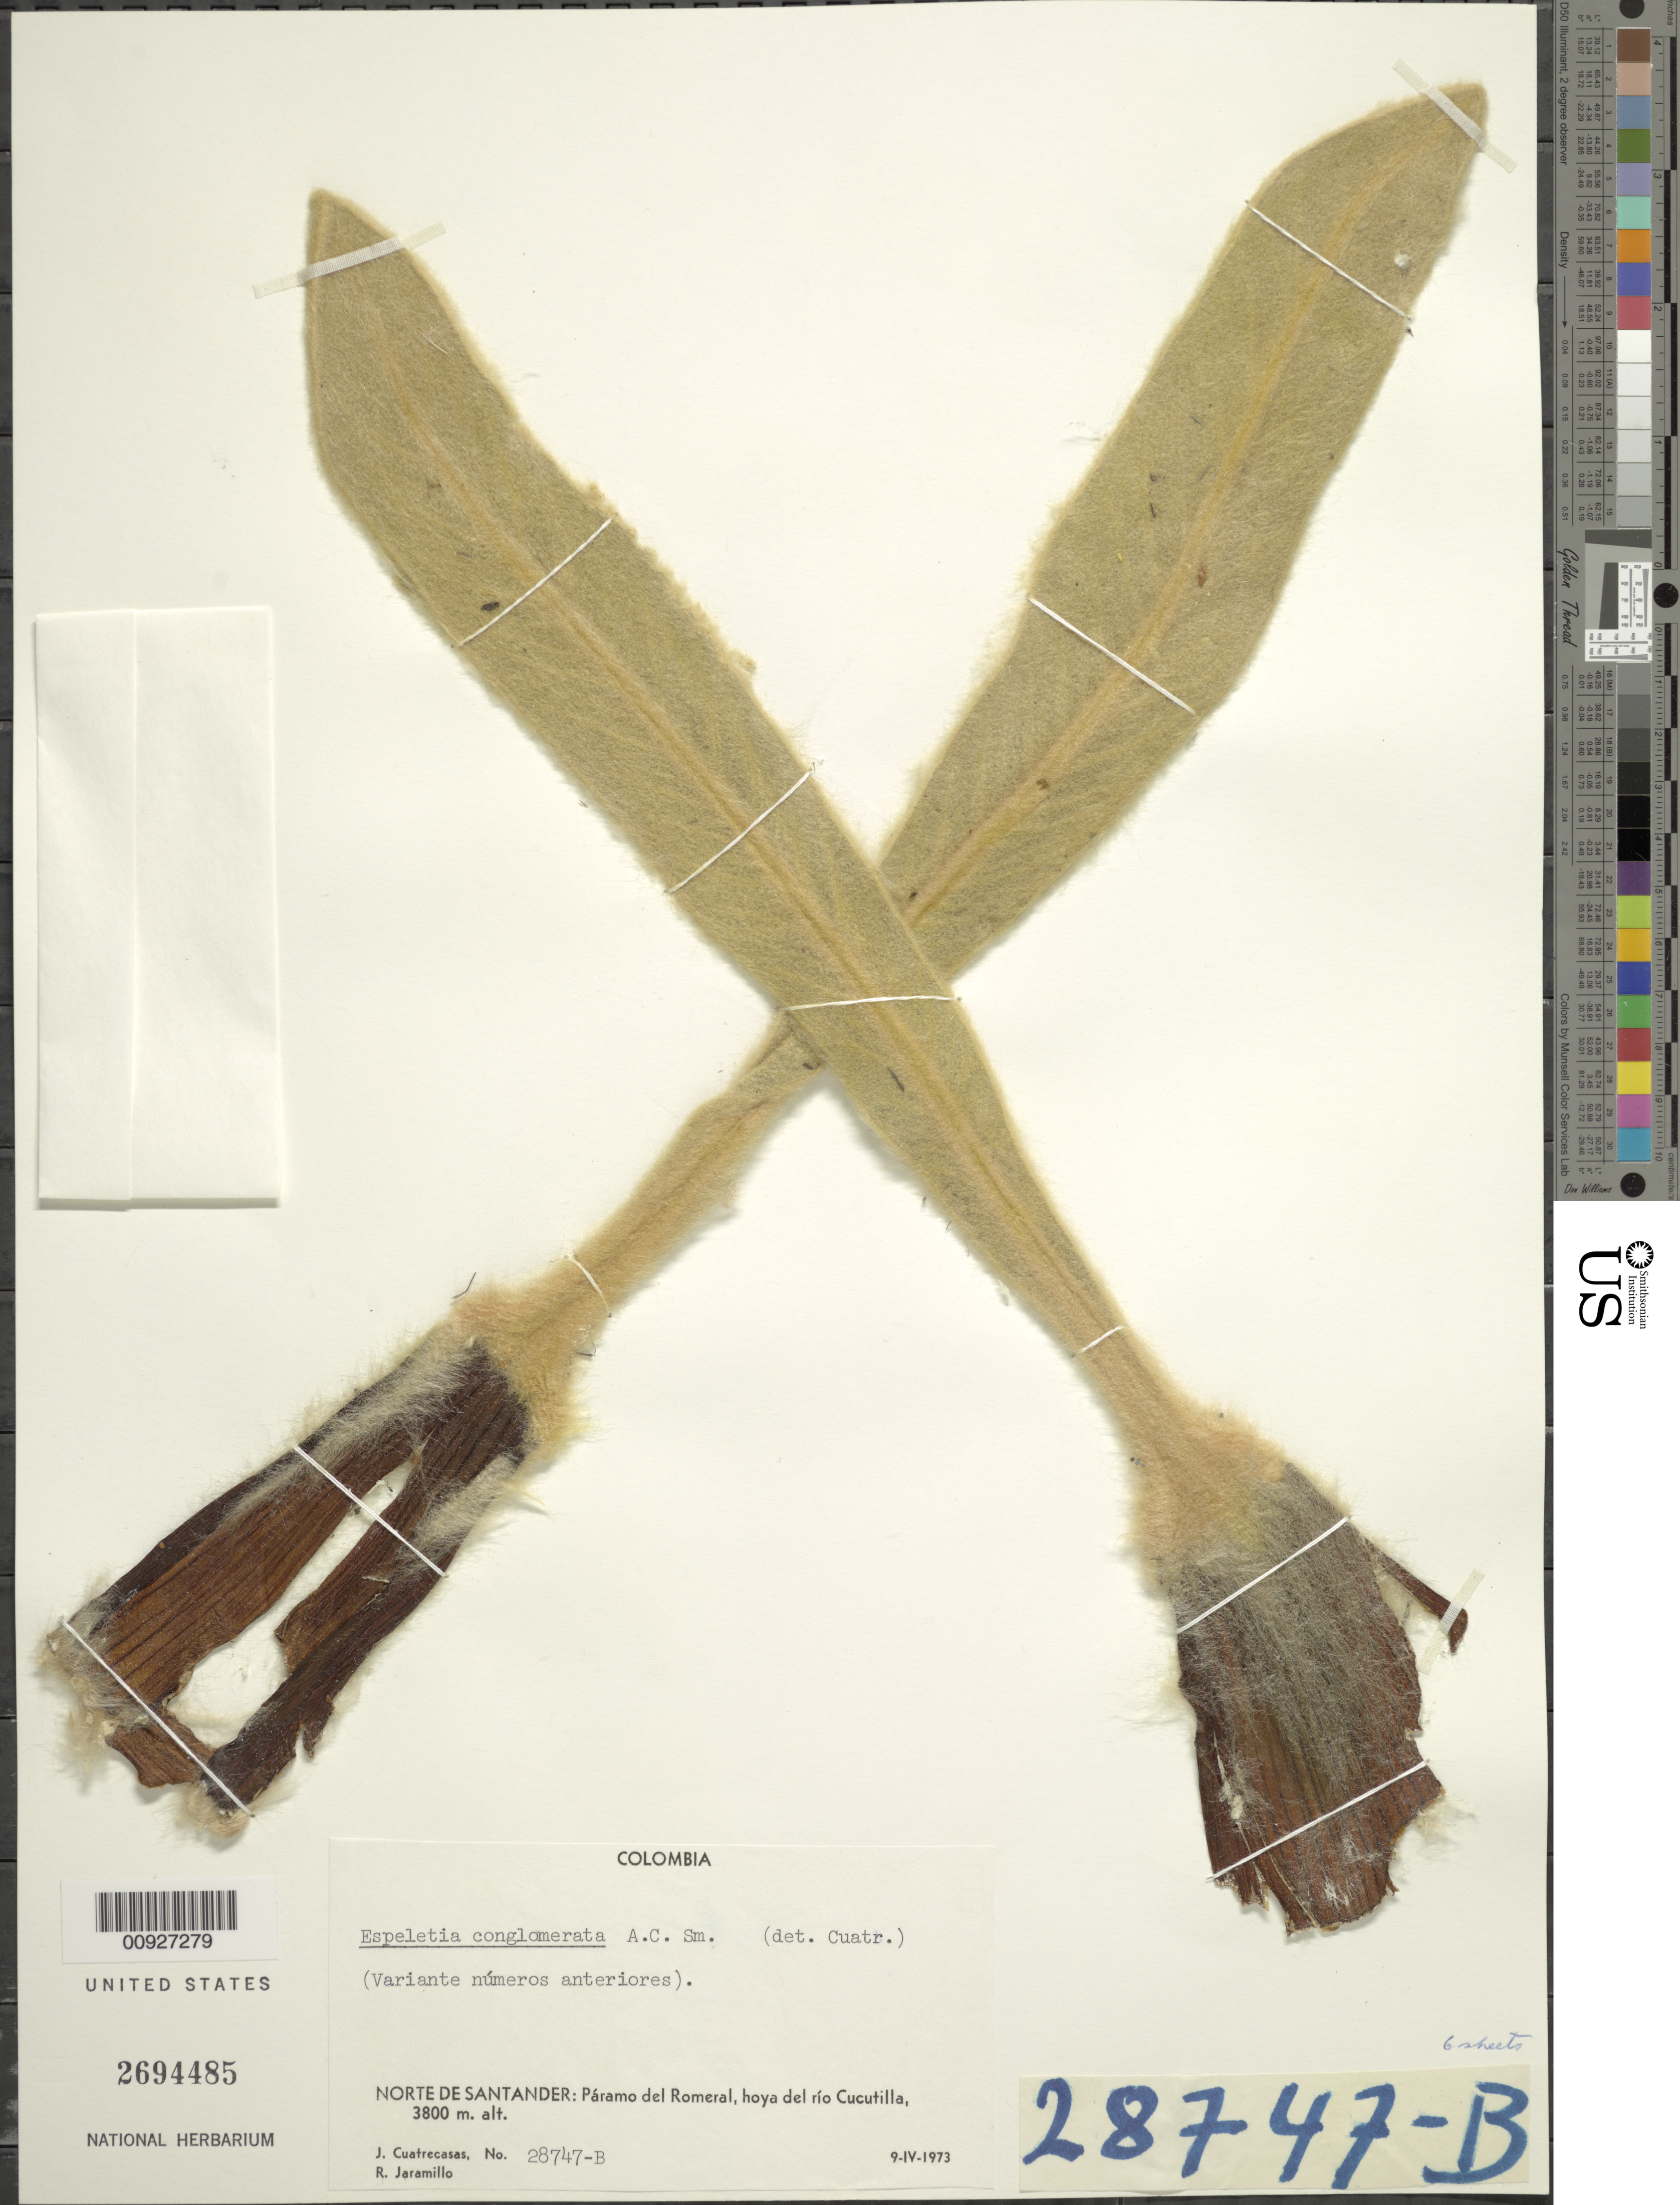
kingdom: Plantae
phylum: Tracheophyta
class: Magnoliopsida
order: Asterales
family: Asteraceae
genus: Espeletia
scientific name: Espeletia conglomerata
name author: A.C. Sm.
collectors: J. Cuatrecasas & R. Jaramillo M.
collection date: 1973-04-09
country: Colombia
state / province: Norte de Santander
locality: P. del Romeral. P. del Romeral, hoya del río Cucutilla.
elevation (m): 3800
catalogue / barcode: US 2694485